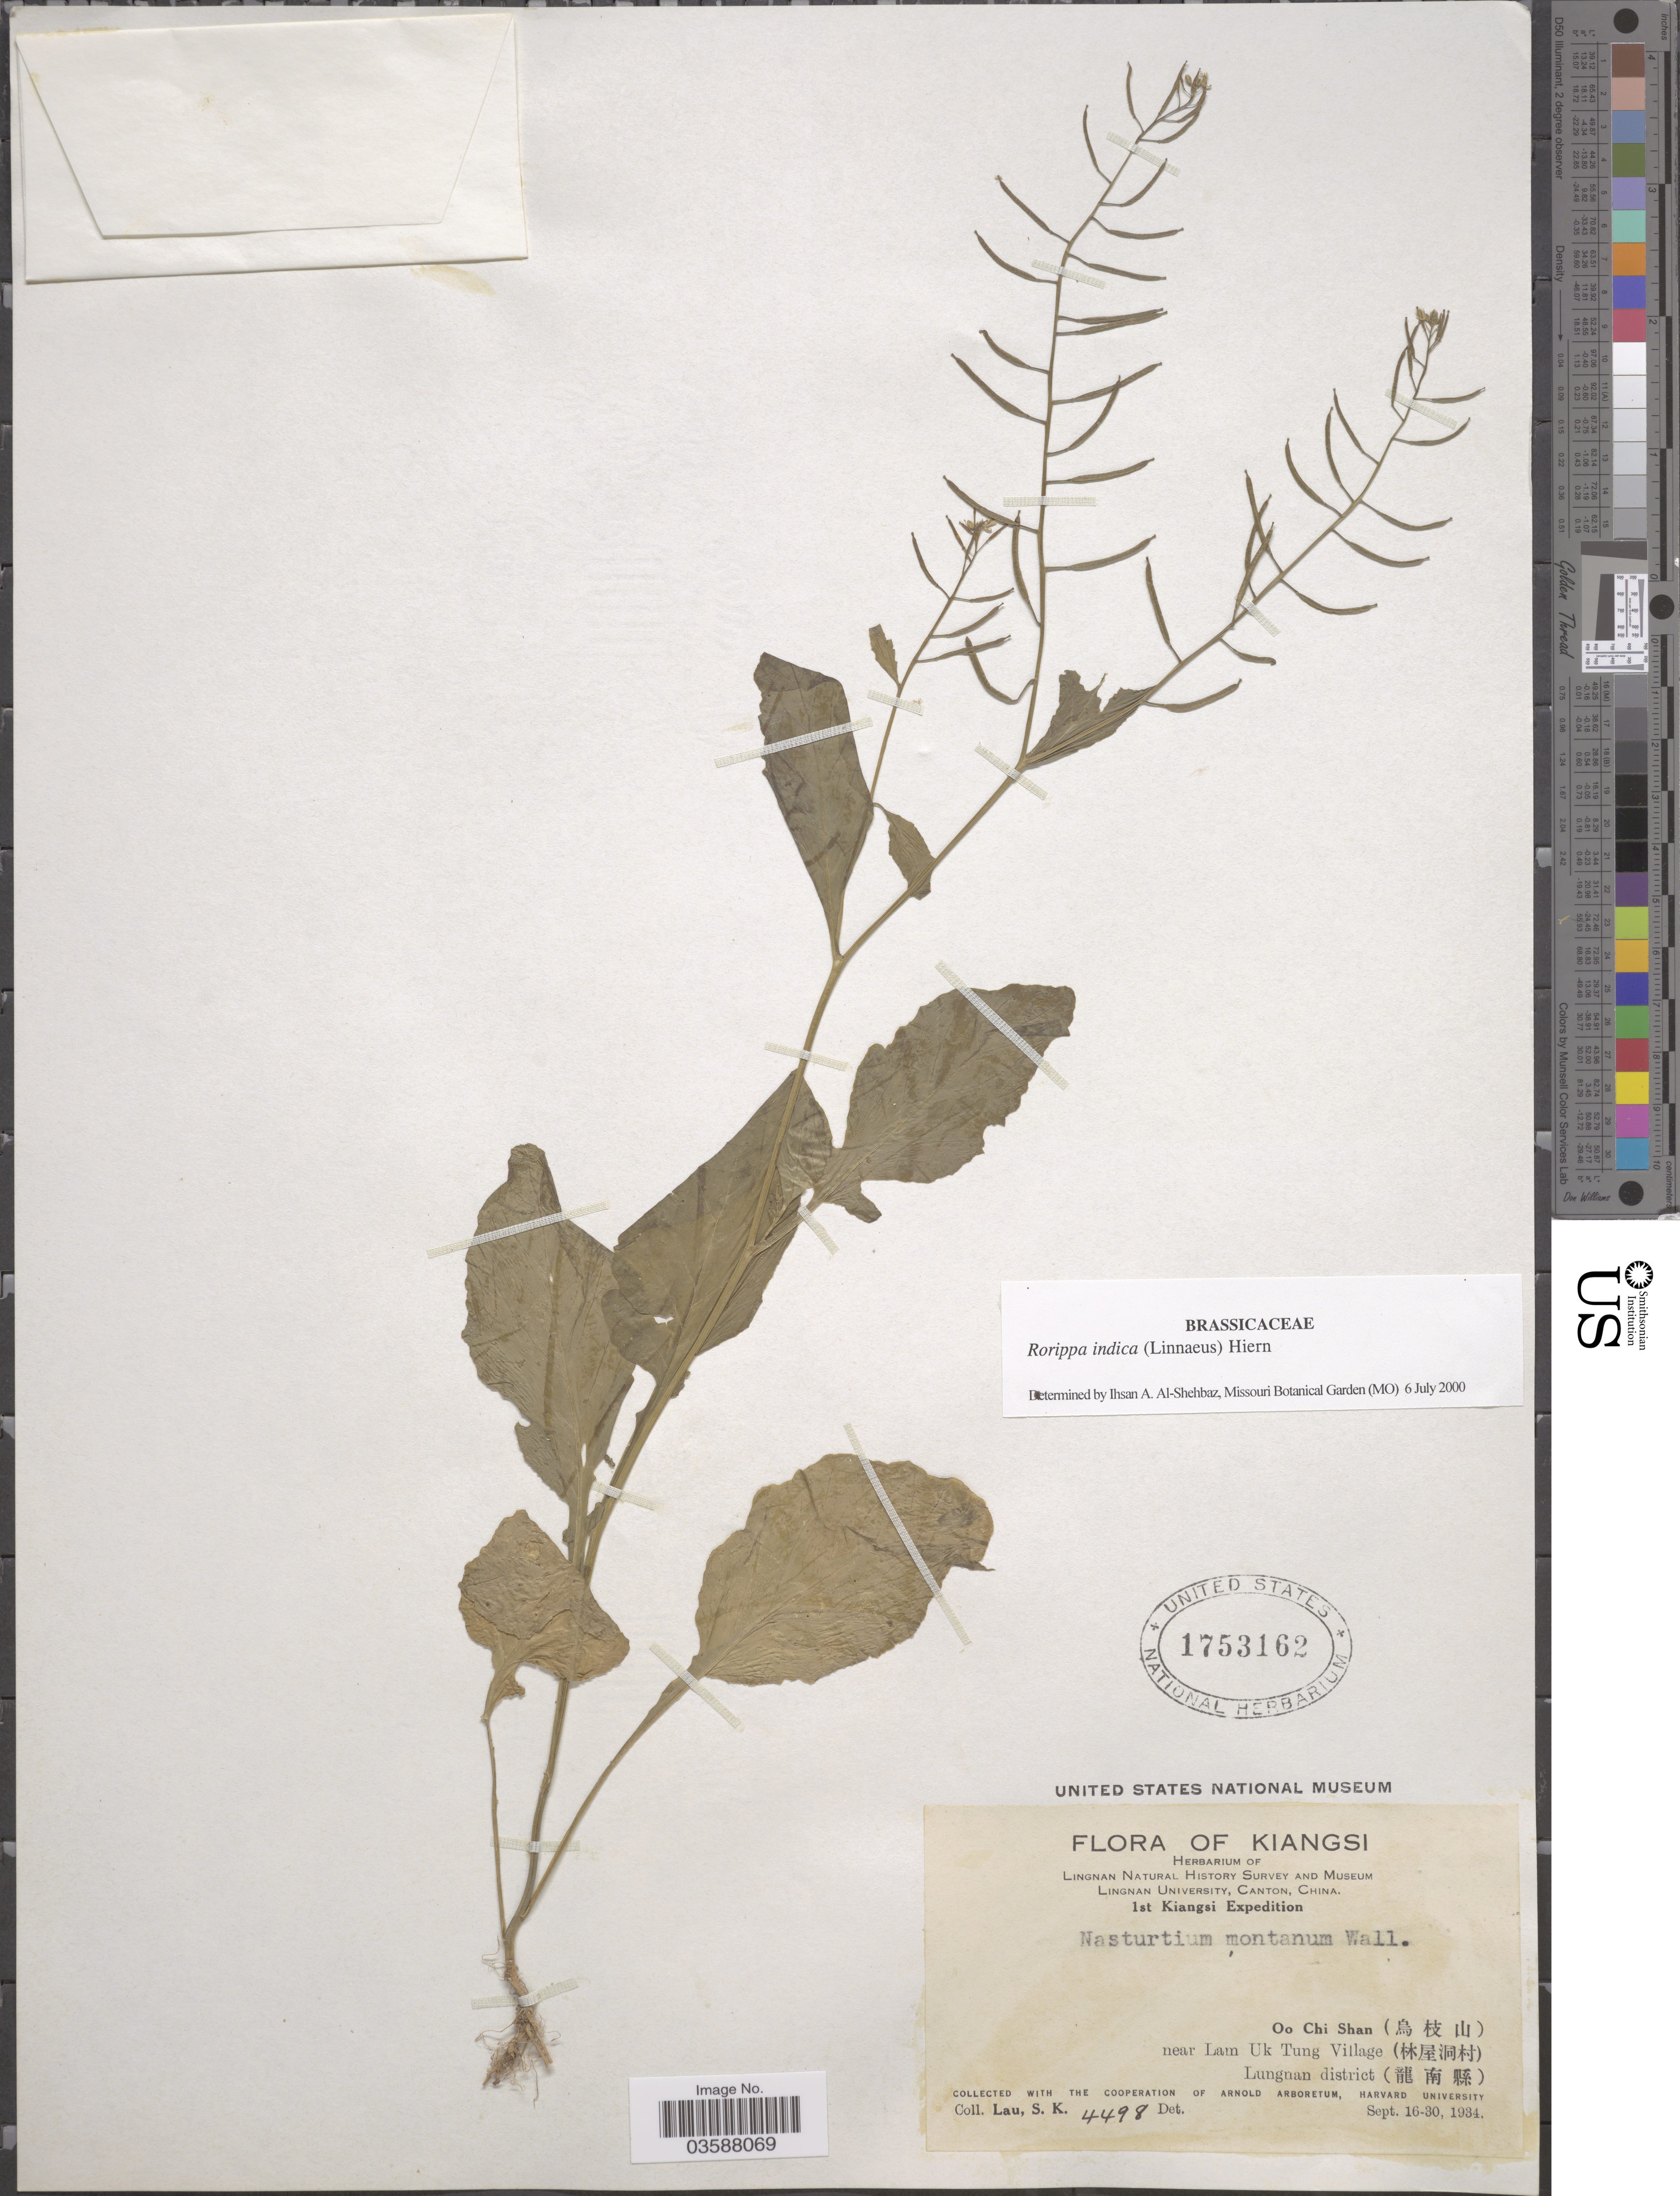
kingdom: Plantae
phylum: Tracheophyta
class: Magnoliopsida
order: Brassicales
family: Brassicaceae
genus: Rorippa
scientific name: Rorippa indica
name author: (L.) Hiern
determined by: Al-Shehbaz, I. A., (MO), Missouri Botanical Garden (UNITED STATES)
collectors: S. K. Lau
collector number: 4498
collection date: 1934-09-16/1934-09-30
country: China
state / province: Jiangxi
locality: Kiangsi. Oo Chi Shan (X) near Lam Uk Tung Village (X) Lungnan district (X).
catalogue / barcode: US 1753162